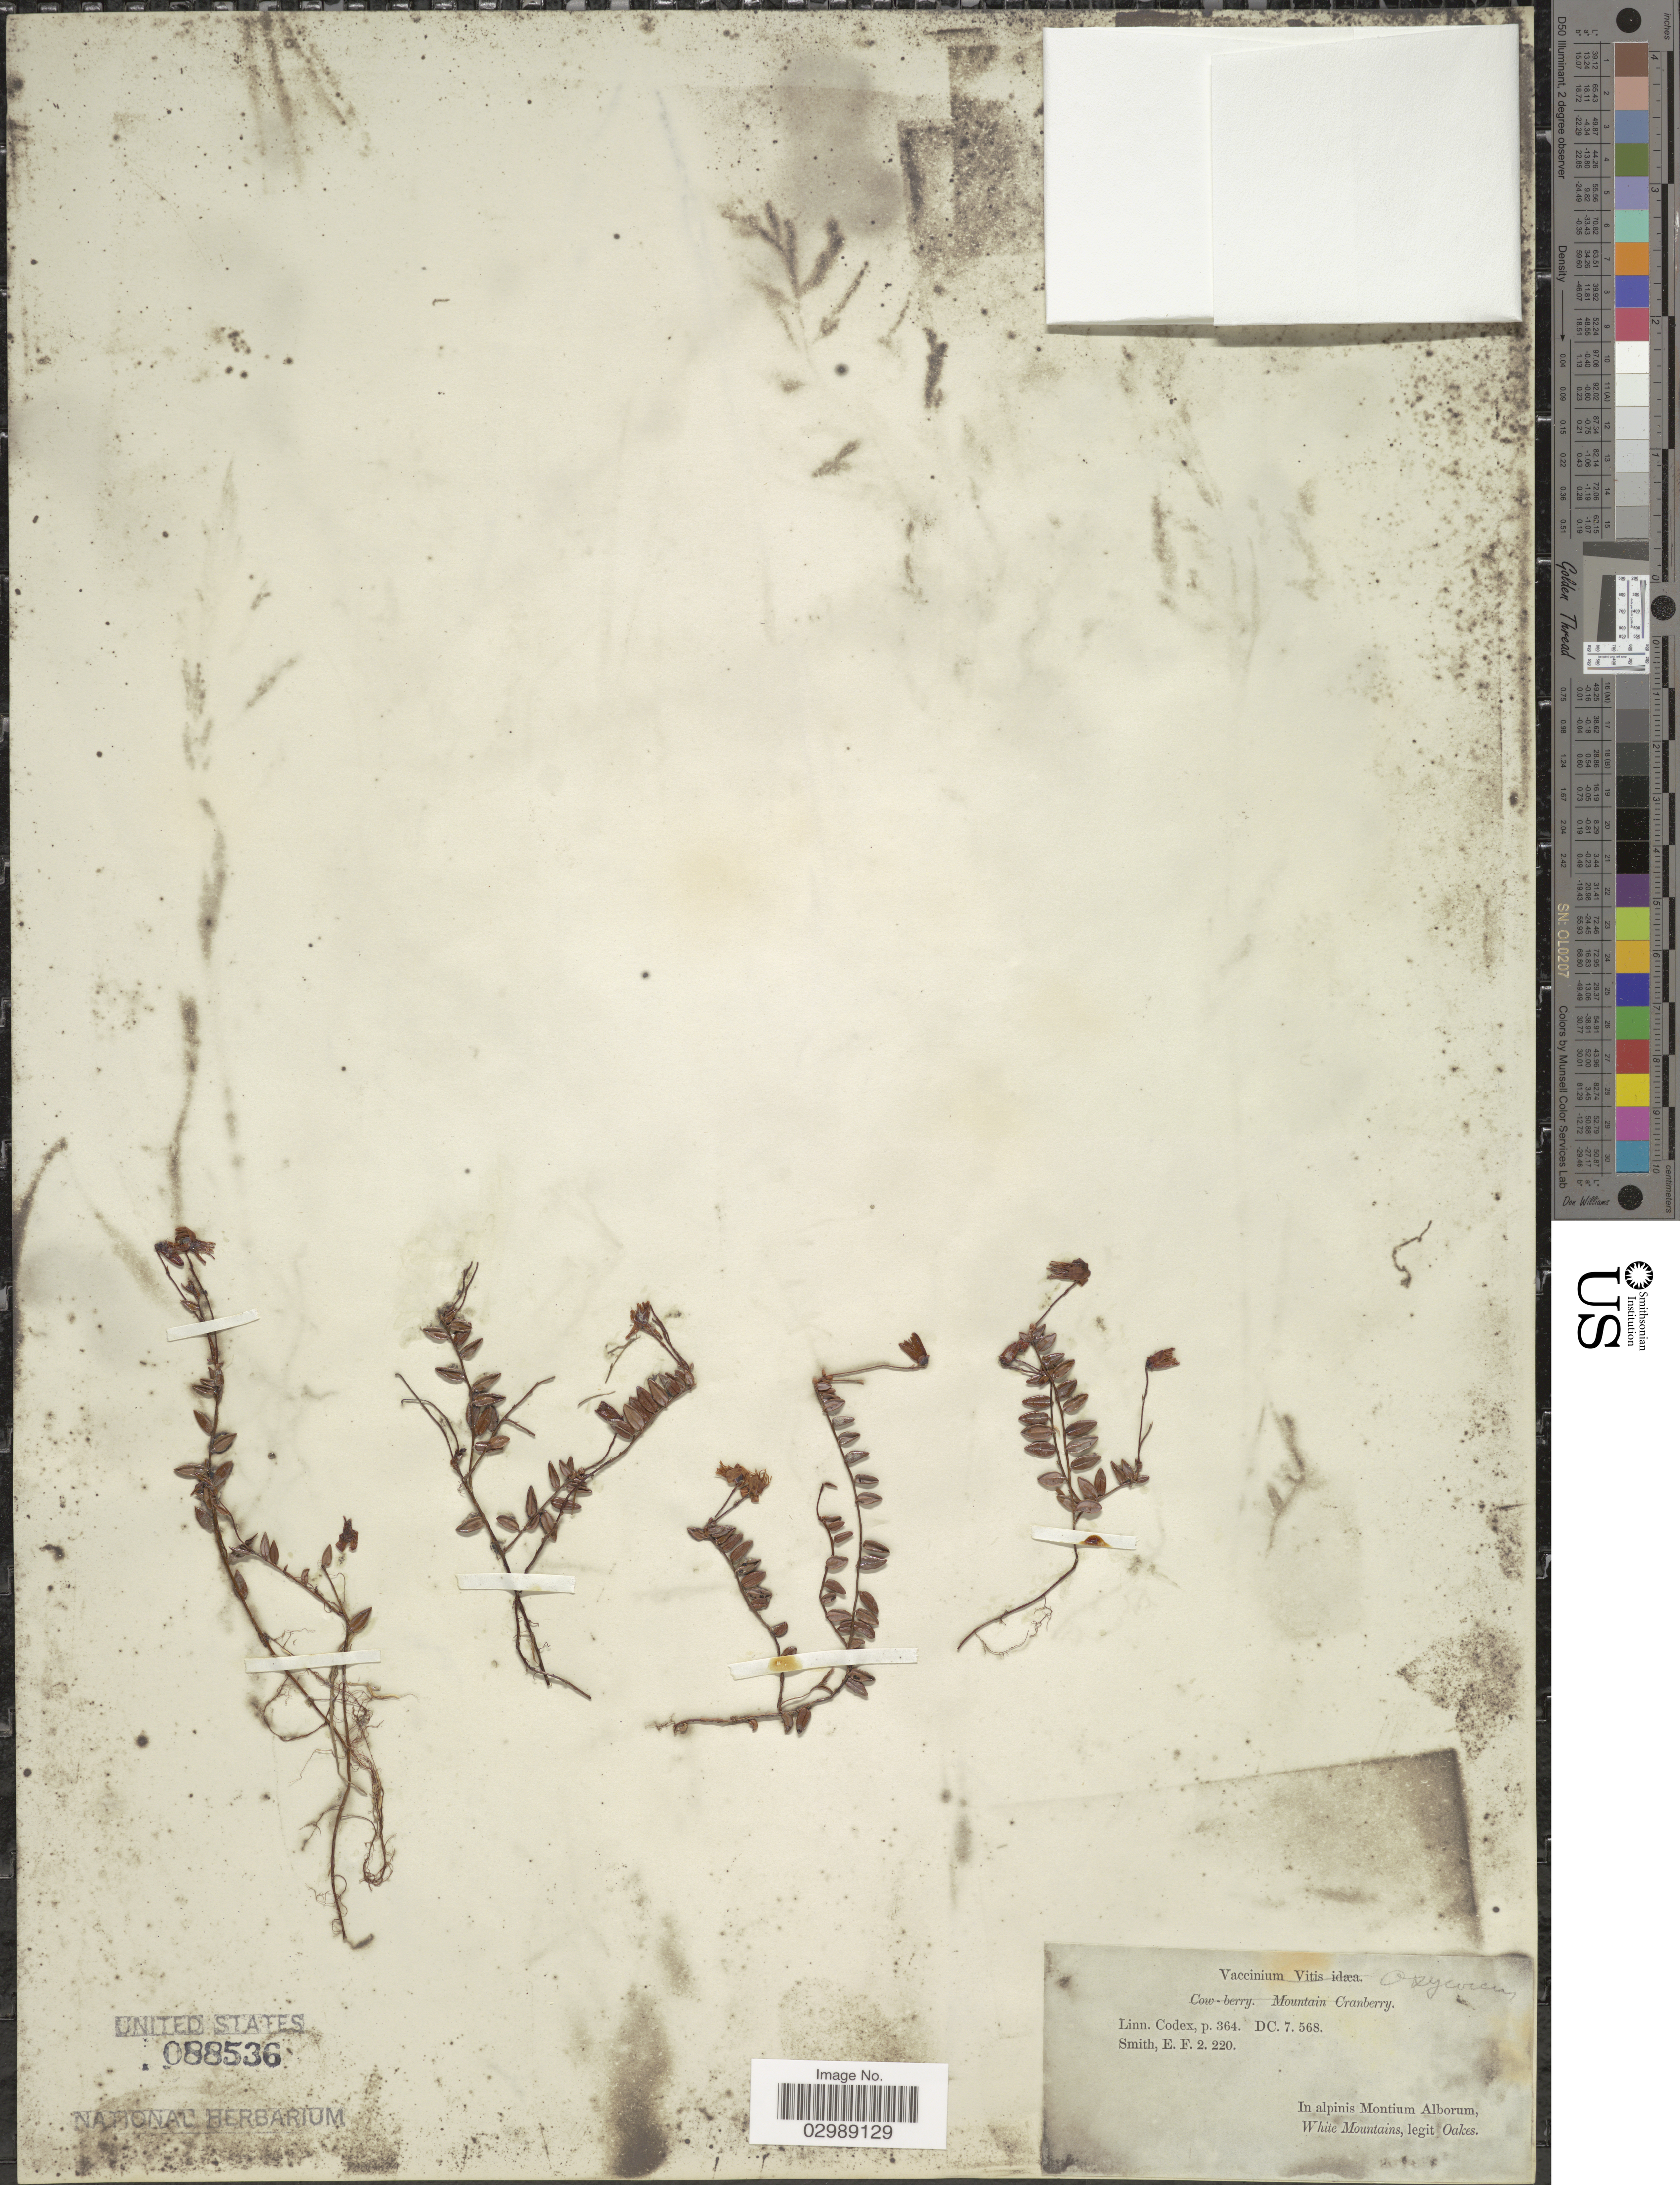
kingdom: Plantae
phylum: Tracheophyta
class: Magnoliopsida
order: Ericales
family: Ericaceae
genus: Vaccinium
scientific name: Vaccinium oxycoccos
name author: L.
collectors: -. Oakes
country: United States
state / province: New Hampshire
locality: In alpinis Montium Alborum.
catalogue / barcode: US 88536